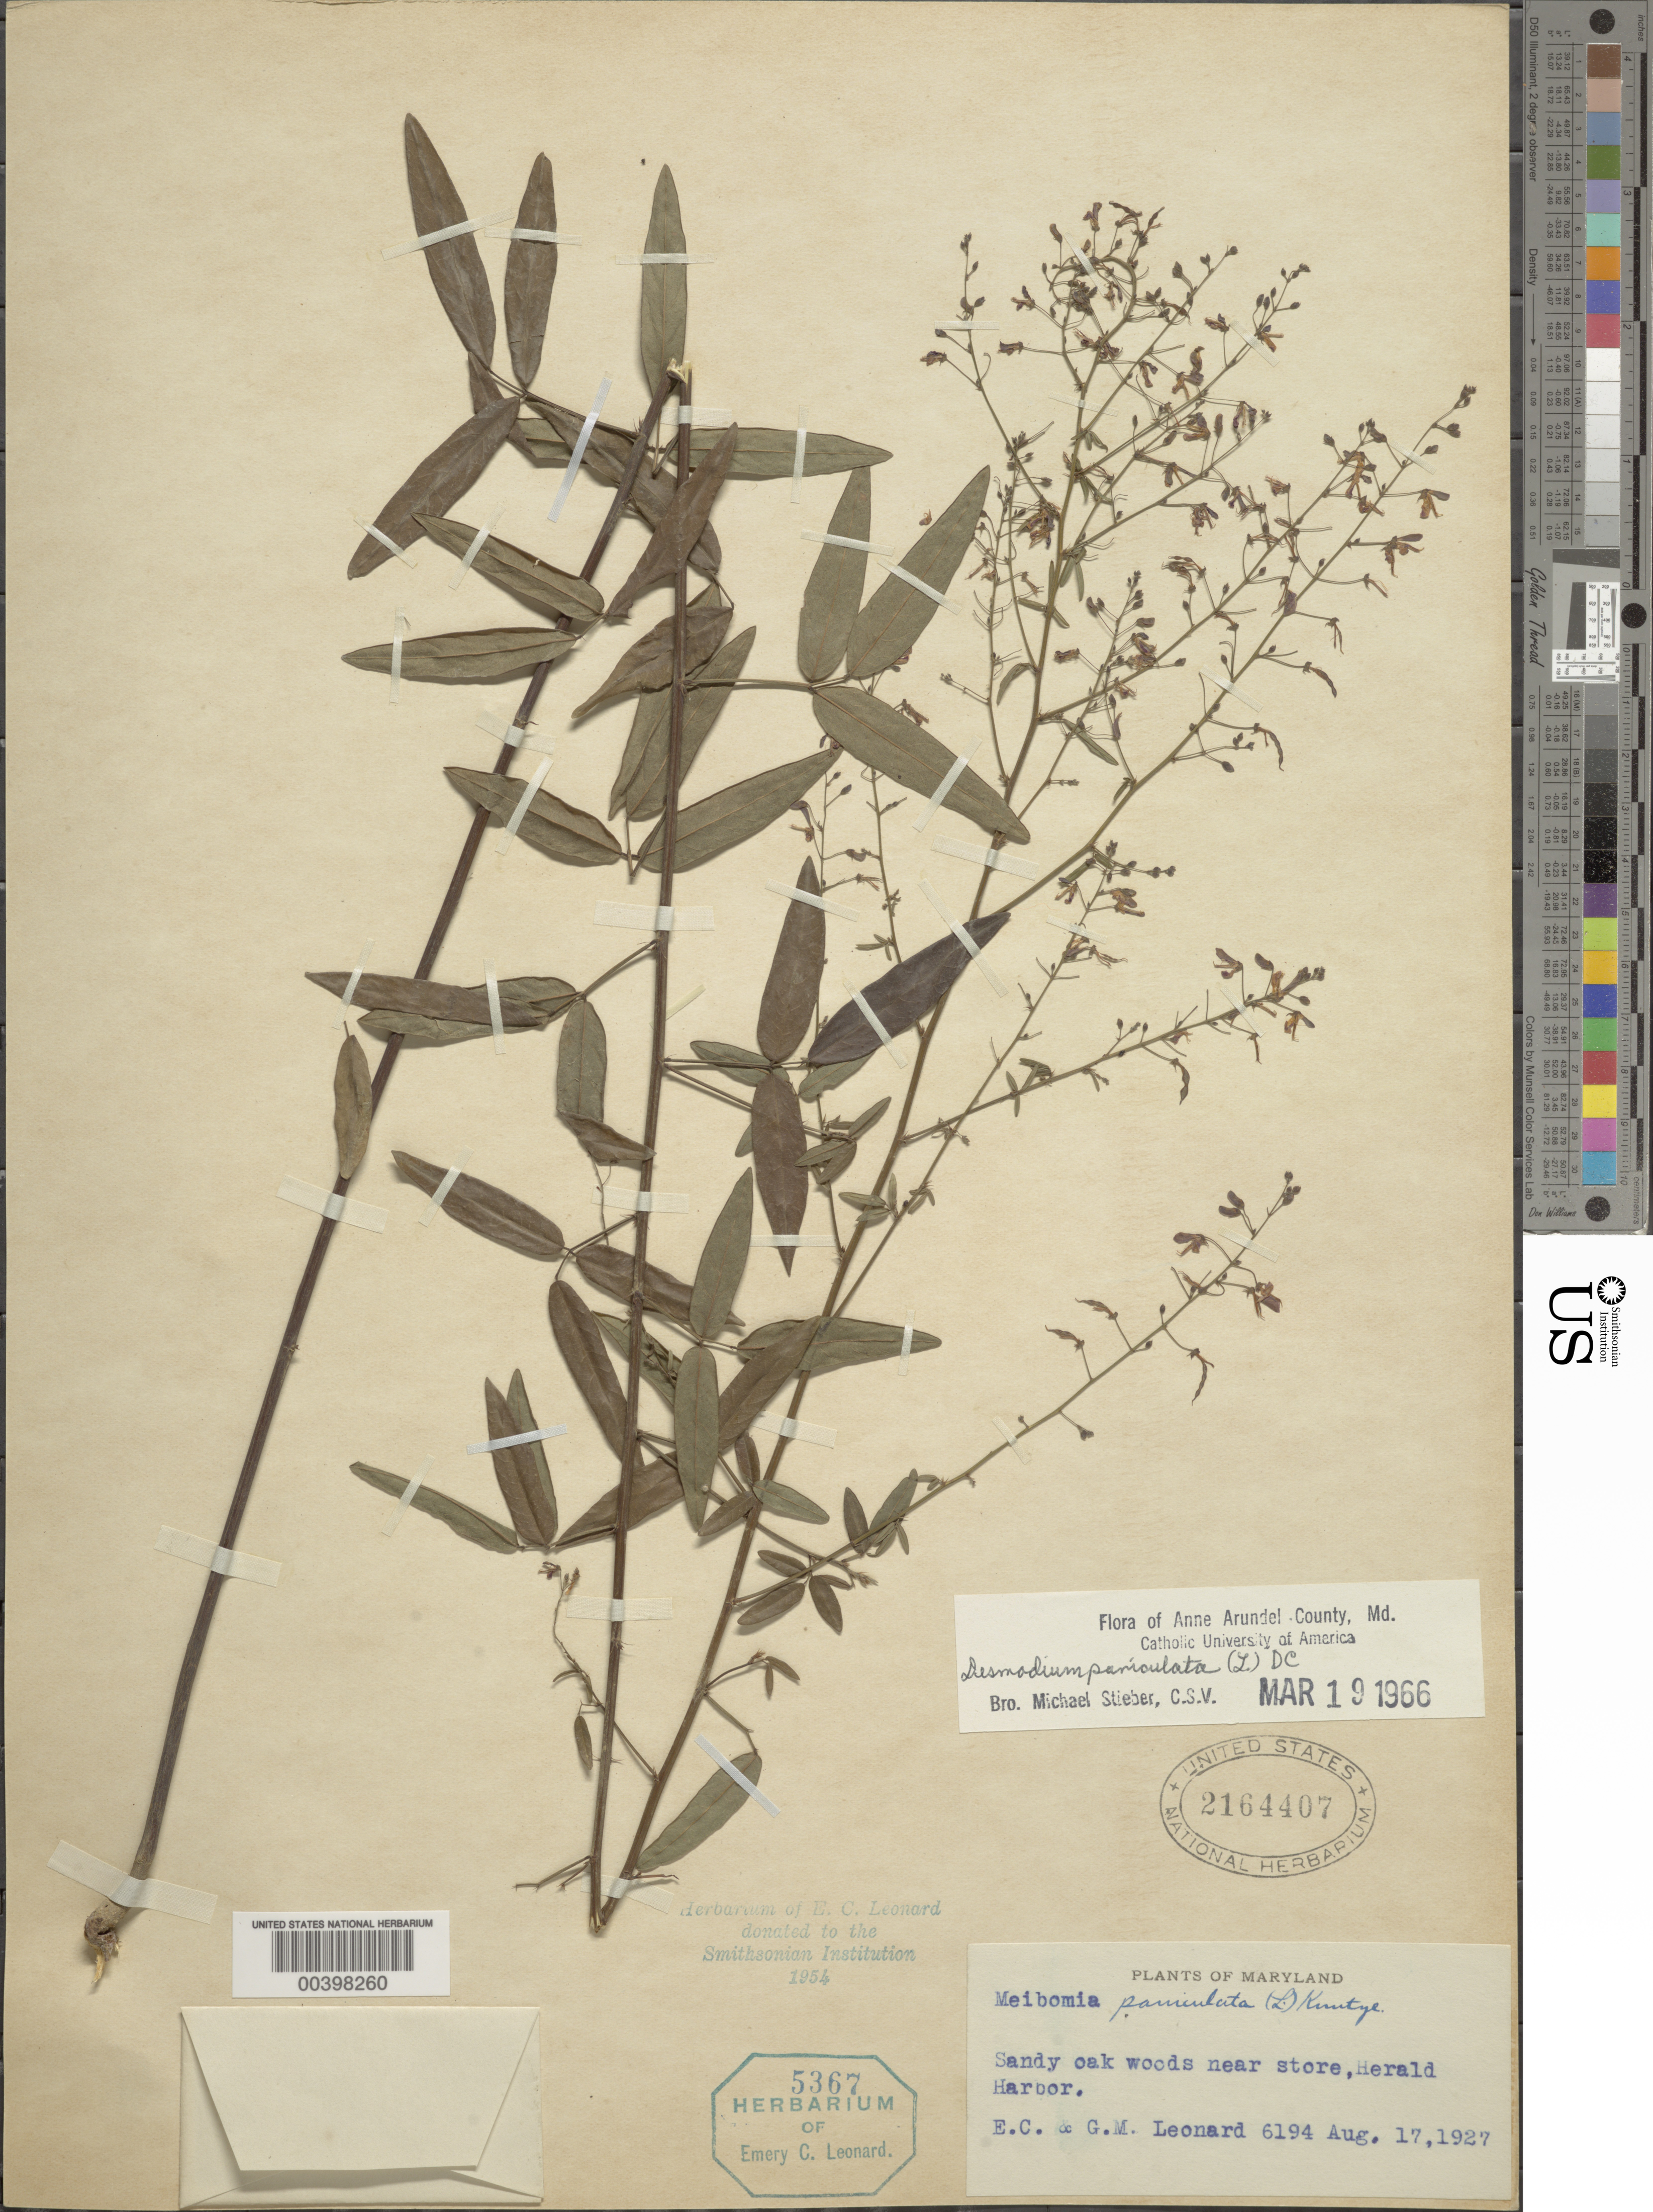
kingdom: Plantae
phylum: Tracheophyta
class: Magnoliopsida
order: Fabales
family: Fabaceae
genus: Desmodium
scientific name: Desmodium paniculatum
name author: (L.) DC.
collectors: E. C. Leonard & G. M. Leonard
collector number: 6194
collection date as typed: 17 Aug 1927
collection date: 1927-08-17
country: United States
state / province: Maryland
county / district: Anne Arundel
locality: Herald Harbor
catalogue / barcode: US 2164407